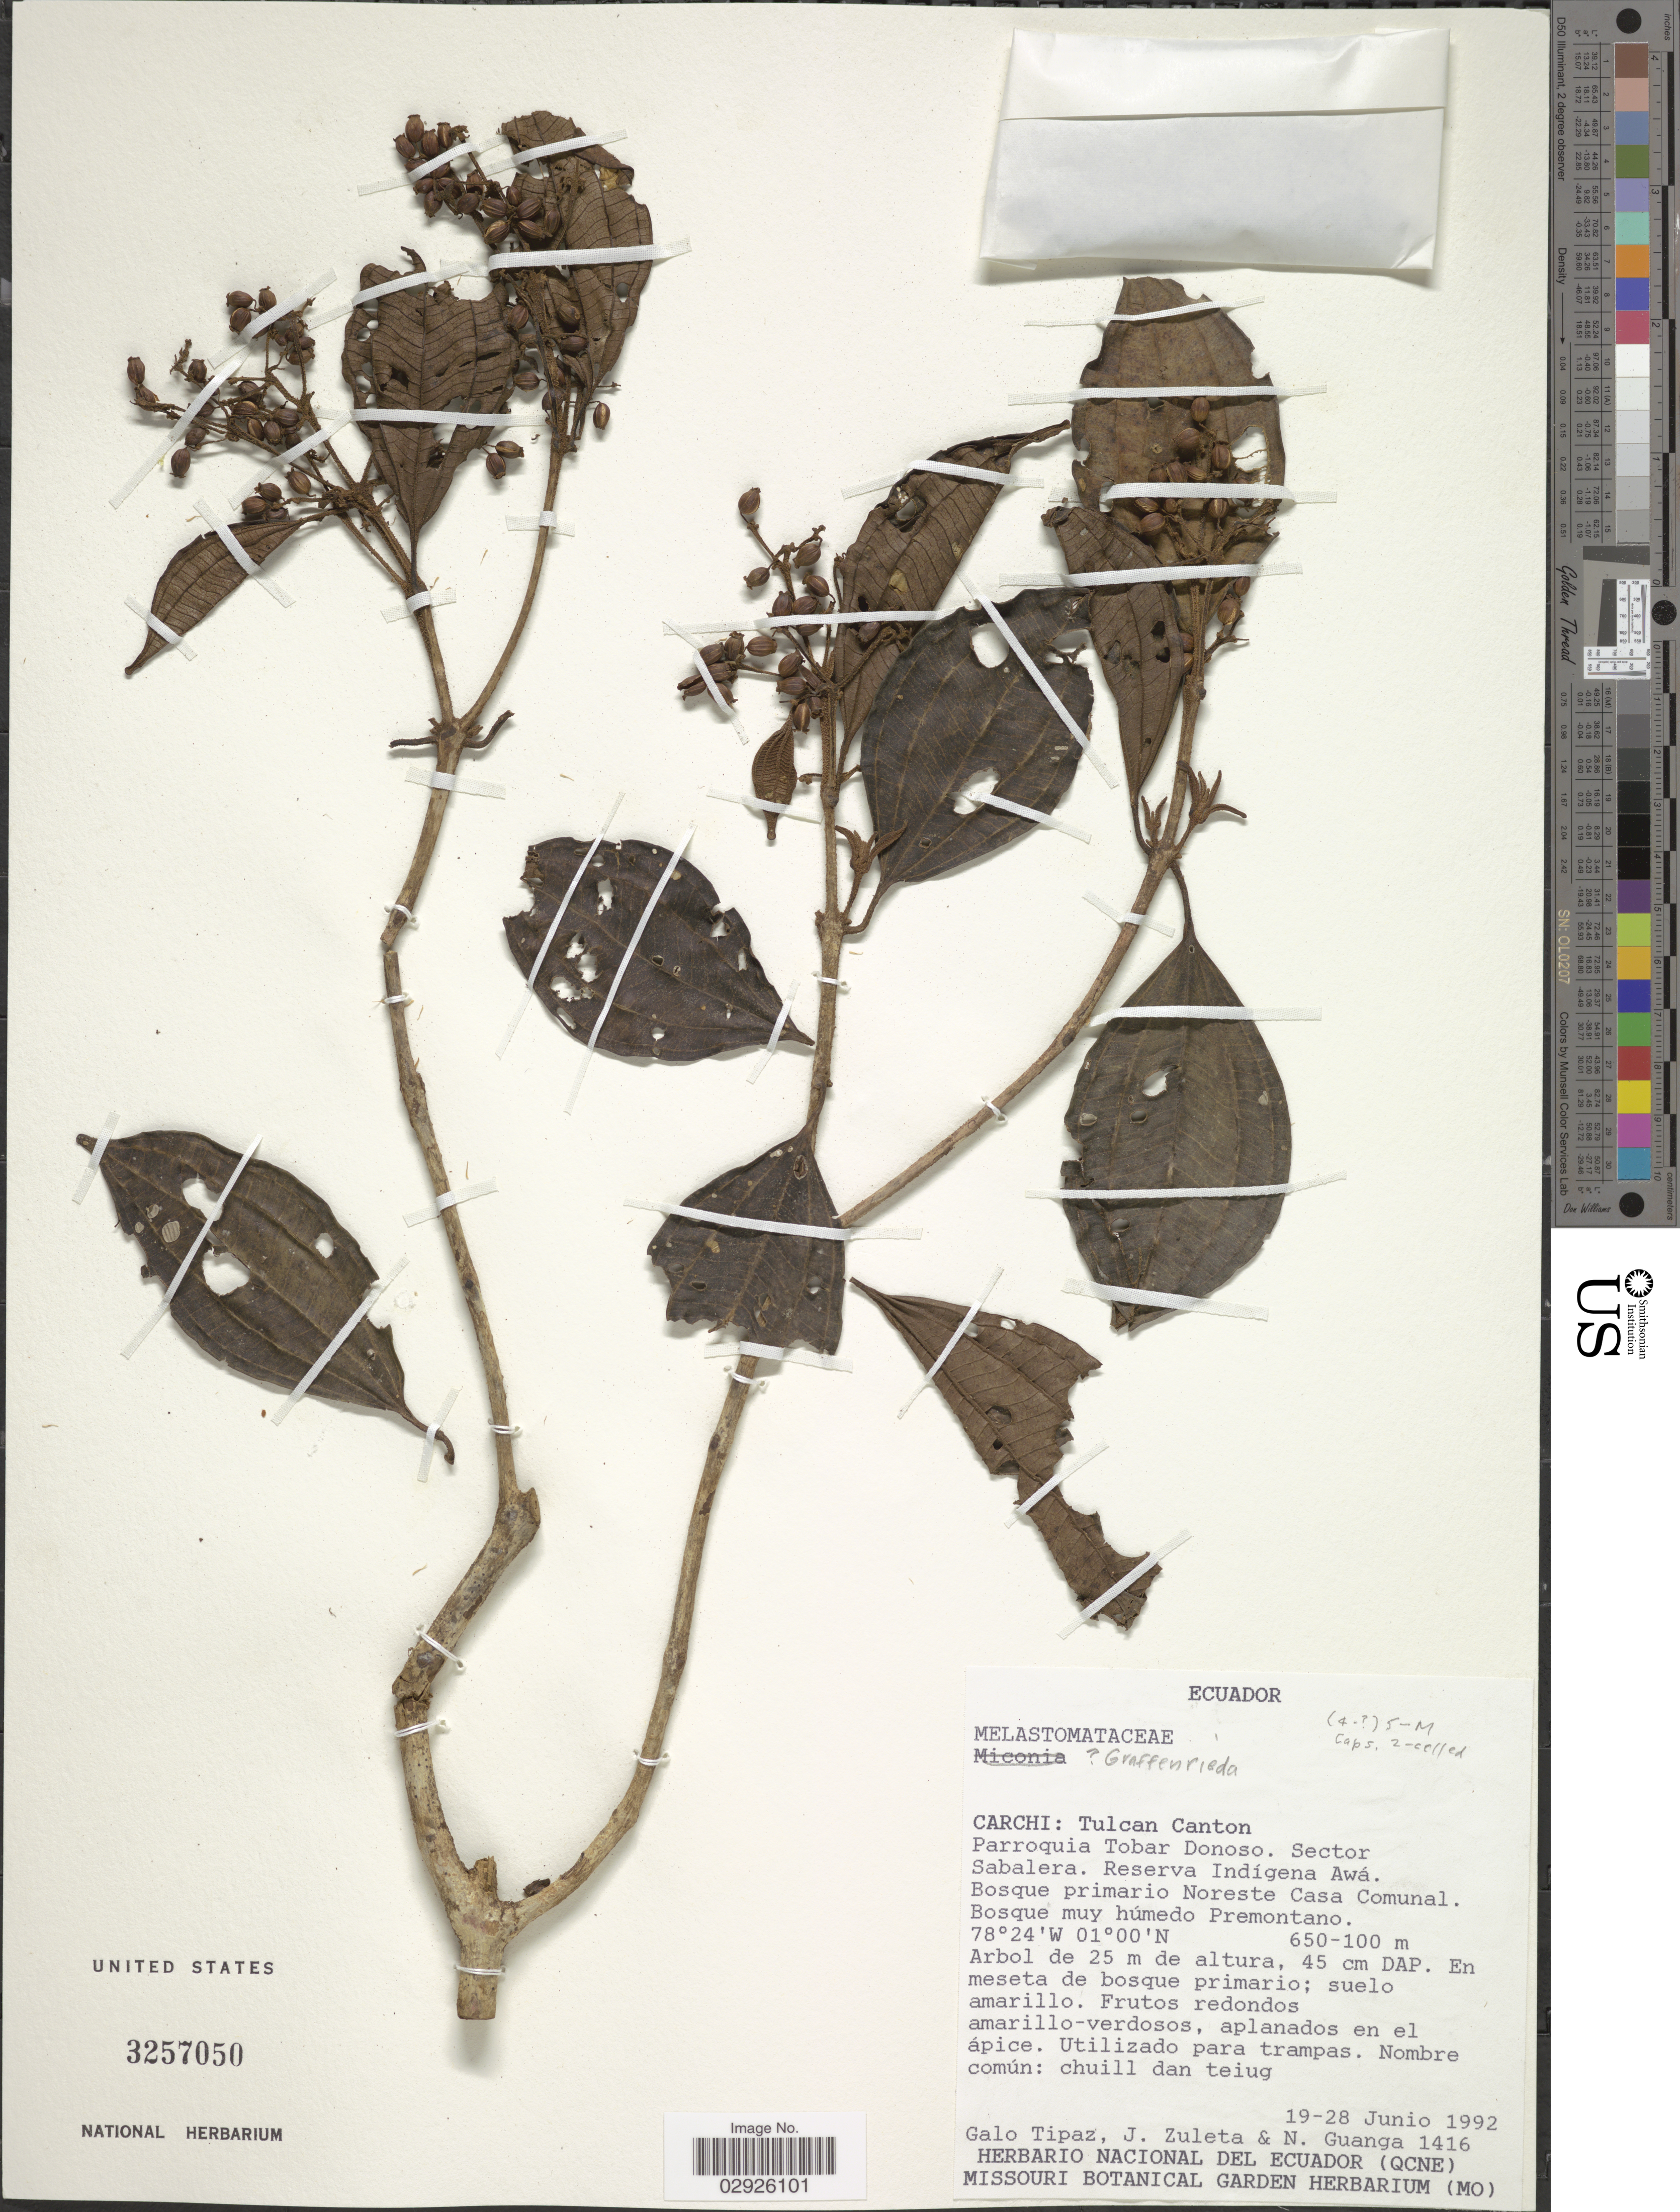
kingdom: Plantae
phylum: Tracheophyta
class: Magnoliopsida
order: Myrtales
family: Melastomataceae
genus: Tessmannianthus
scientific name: Tessmannianthus sp.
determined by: Murillo, J. S.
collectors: G. Tipaz, J. Zuleta & N. Guanga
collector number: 1416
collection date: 1992-06-19/1992-06-28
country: Ecuador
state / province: Carchi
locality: Tulcan Canton. Parroquia Tobar Donoso. Sector Sabalera. Reserva Indígena Awá. Bosque primario Noreste Casa Comunal.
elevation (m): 100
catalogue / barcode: US 3257050